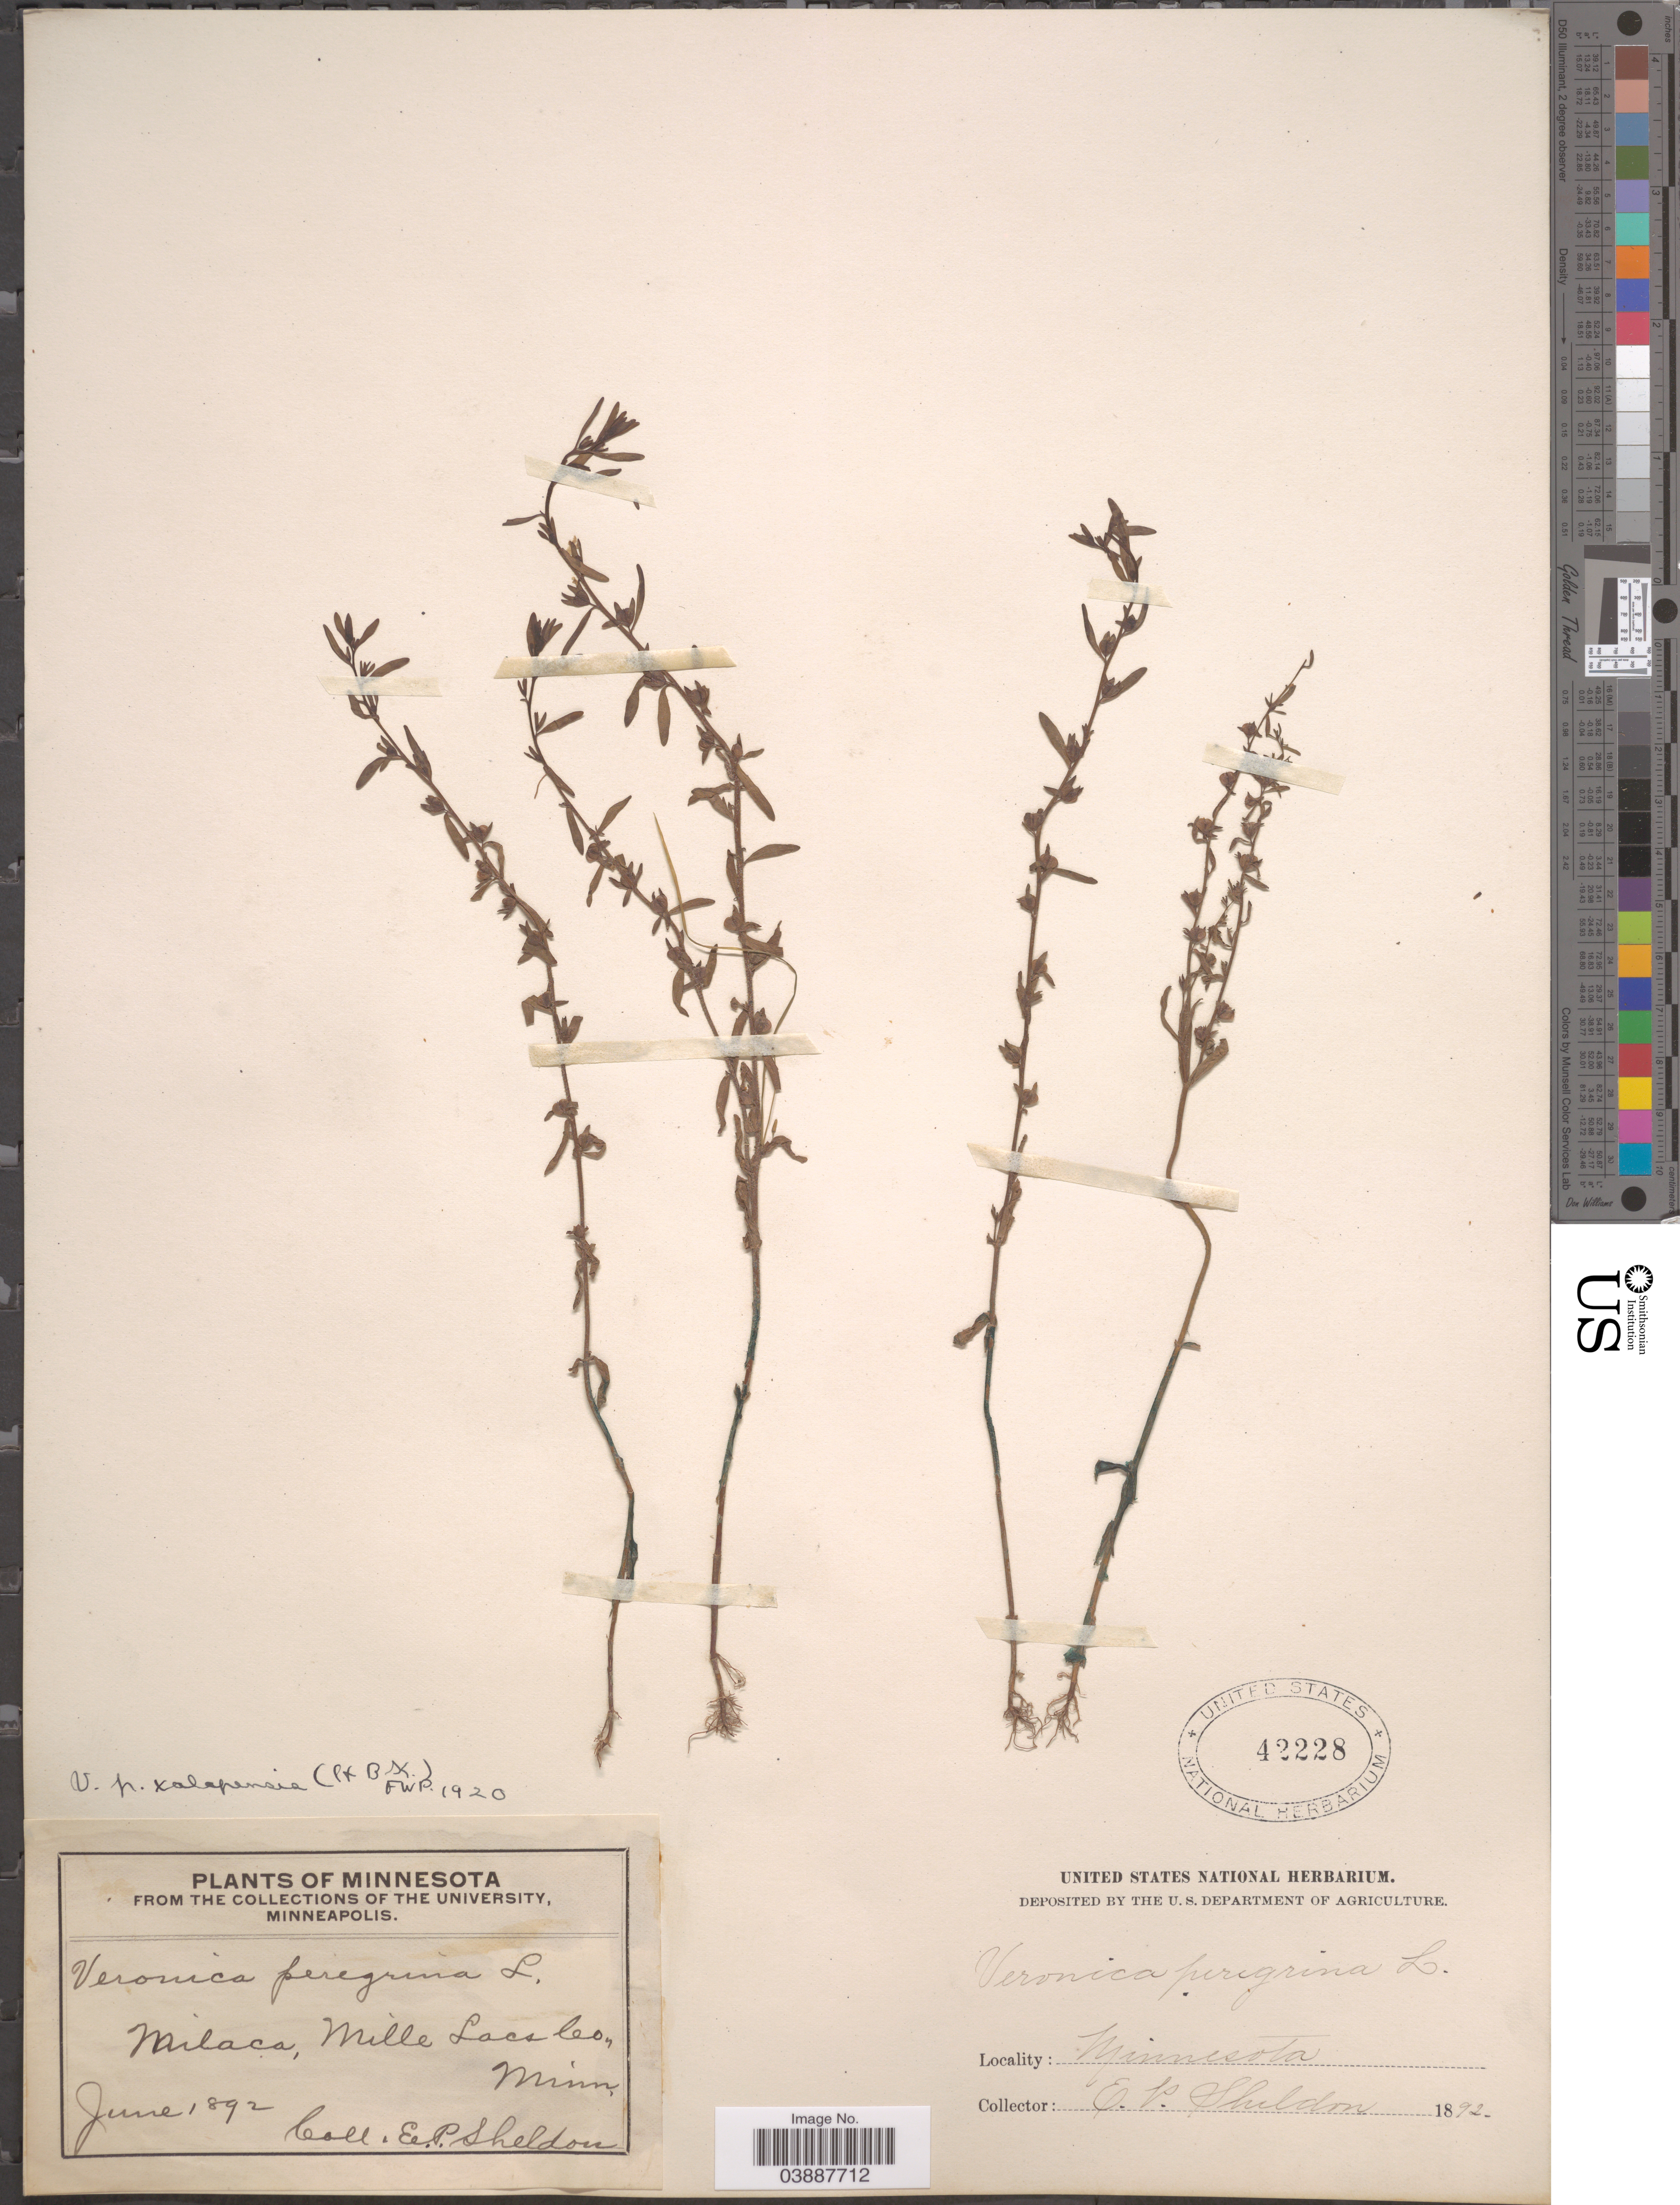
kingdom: Plantae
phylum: Tracheophyta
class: Magnoliopsida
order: Lamiales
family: Plantaginaceae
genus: Veronica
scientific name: Veronica peregrina var. xalapensis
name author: Kunth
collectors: E. P. Sheldon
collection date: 1892-06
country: United States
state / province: Minnesota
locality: Milaca, Mille Lacs Co.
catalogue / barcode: US 42228